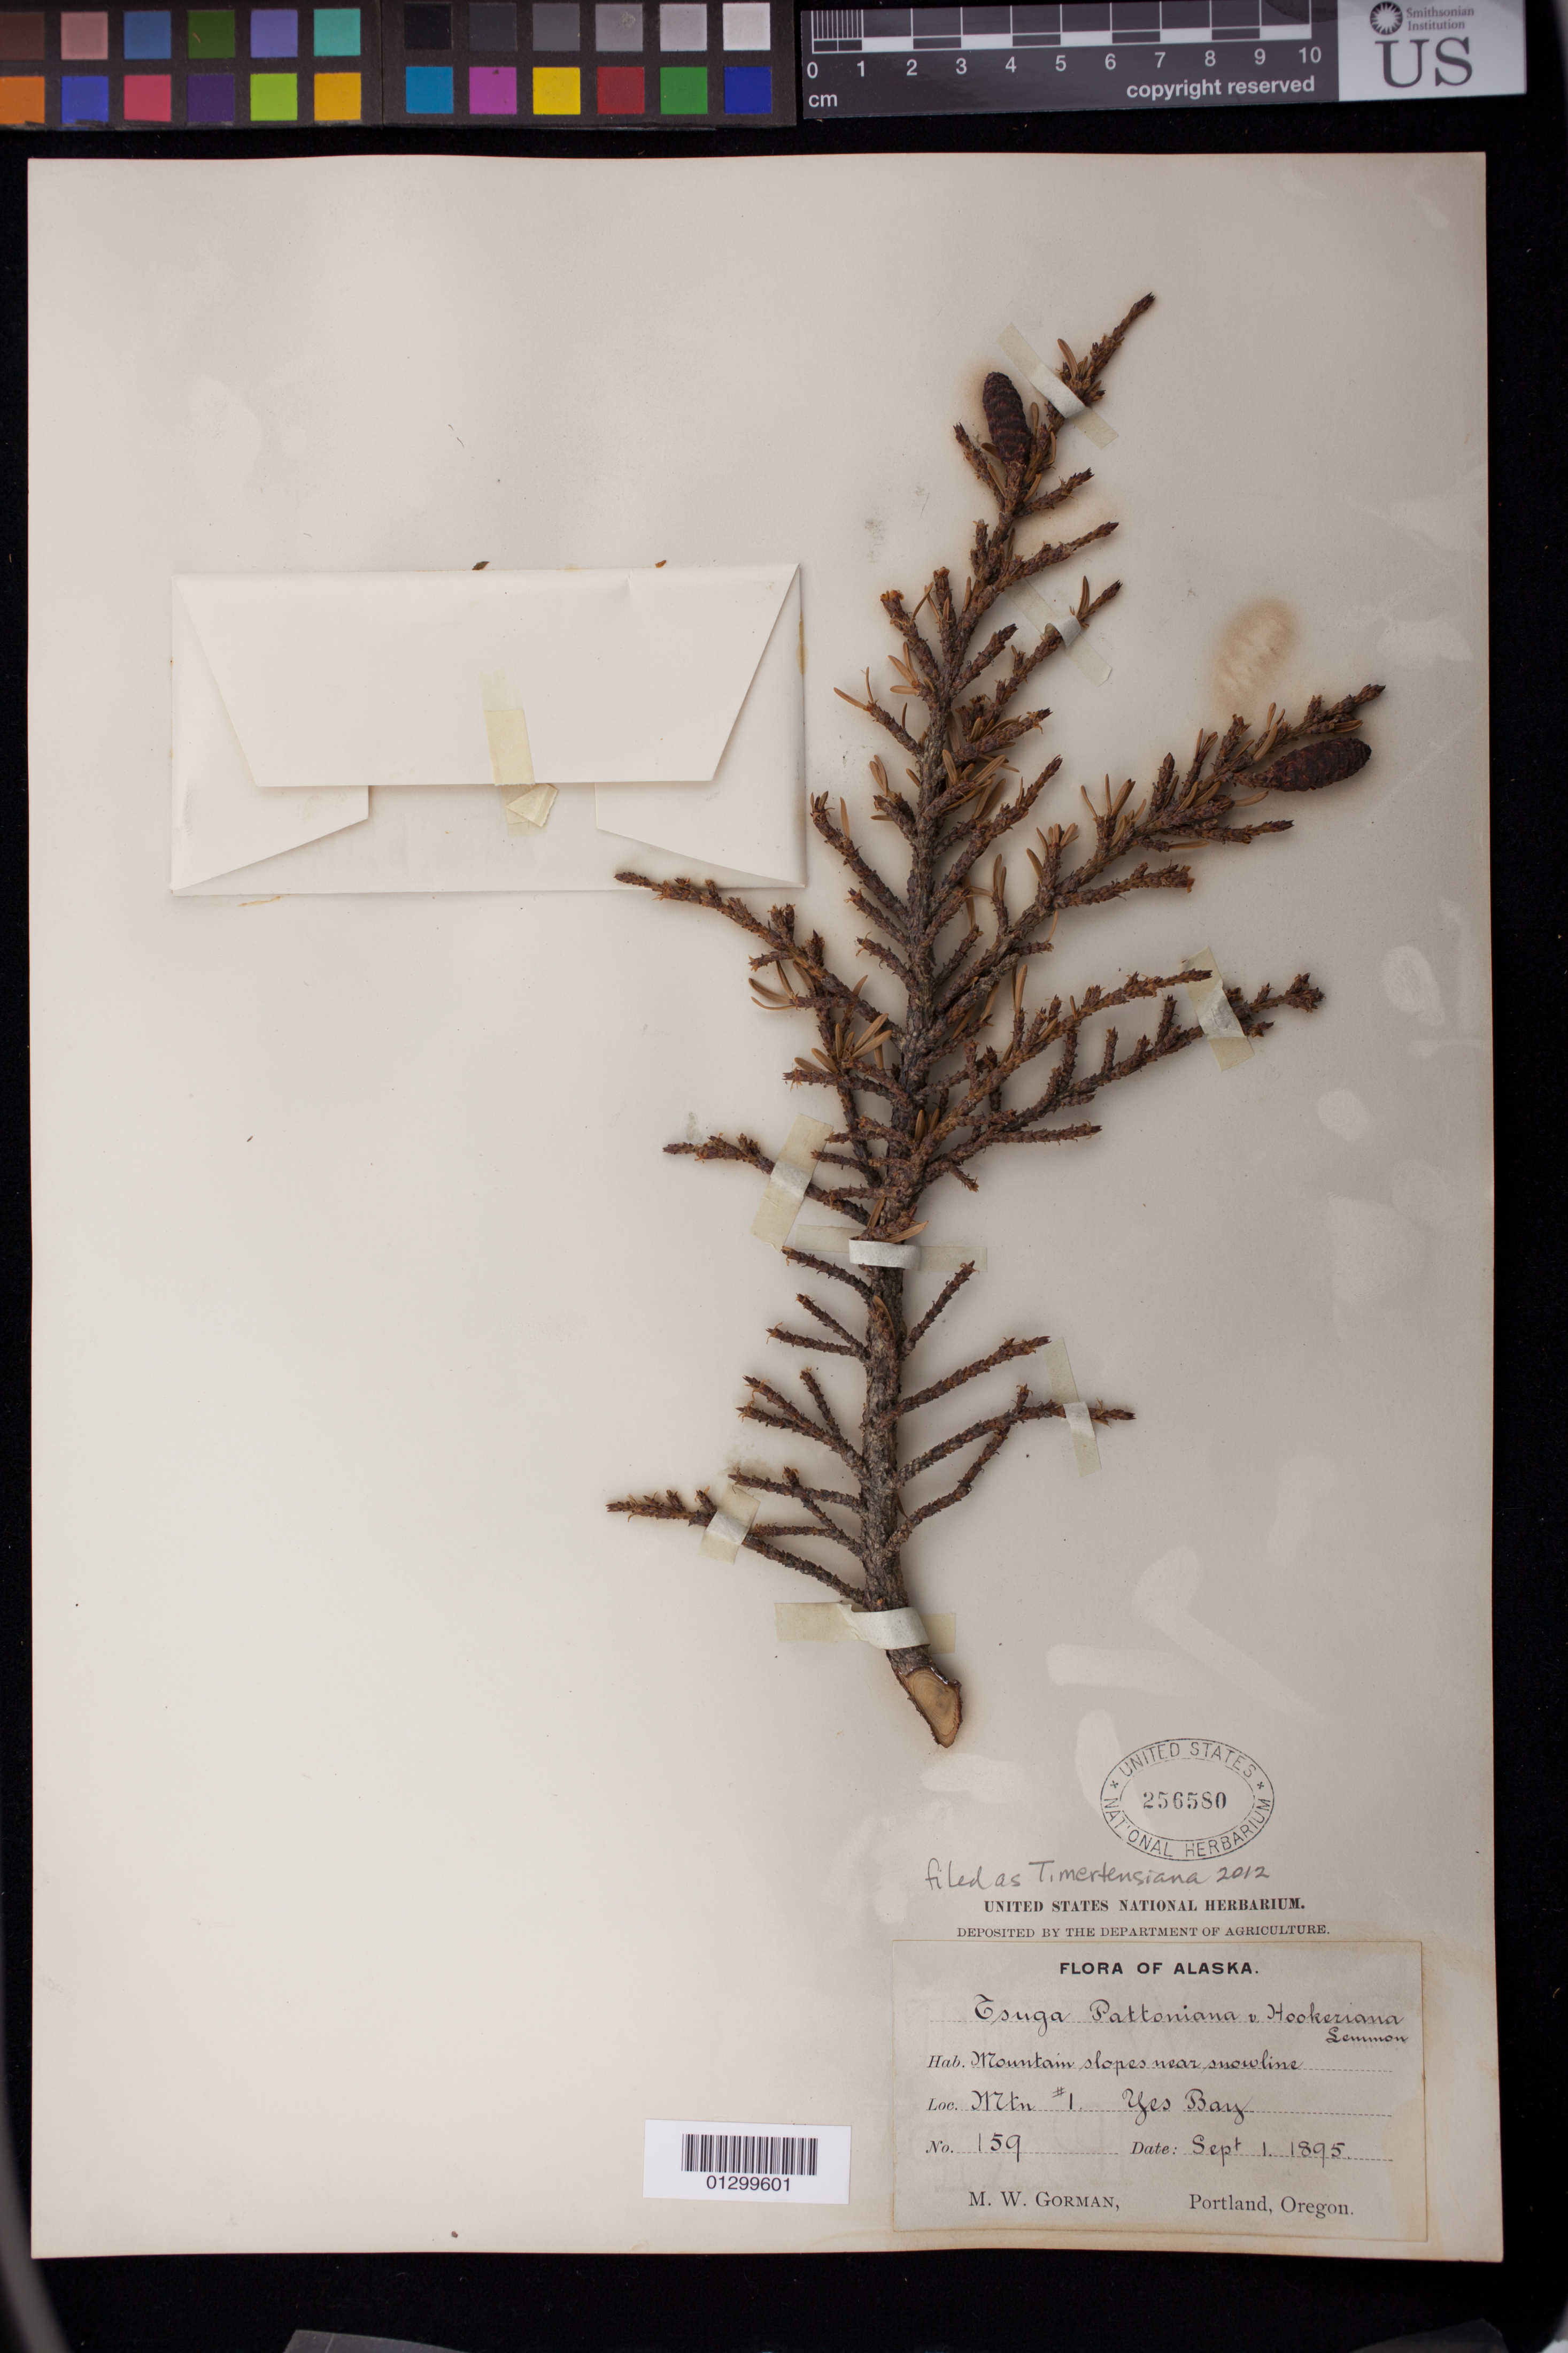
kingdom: Plantae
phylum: Tracheophyta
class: Pinopsida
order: Pinales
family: Pinaceae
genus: Tsuga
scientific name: Tsuga mertensiana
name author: (Bong.) Carrière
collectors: M. W. Gorman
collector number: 159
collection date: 1895-09-01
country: United States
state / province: Alaska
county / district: Ketchikan Gateway Borough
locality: Mountain #1 Yes Bay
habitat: Mountain slopes near snowline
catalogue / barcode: US 256580